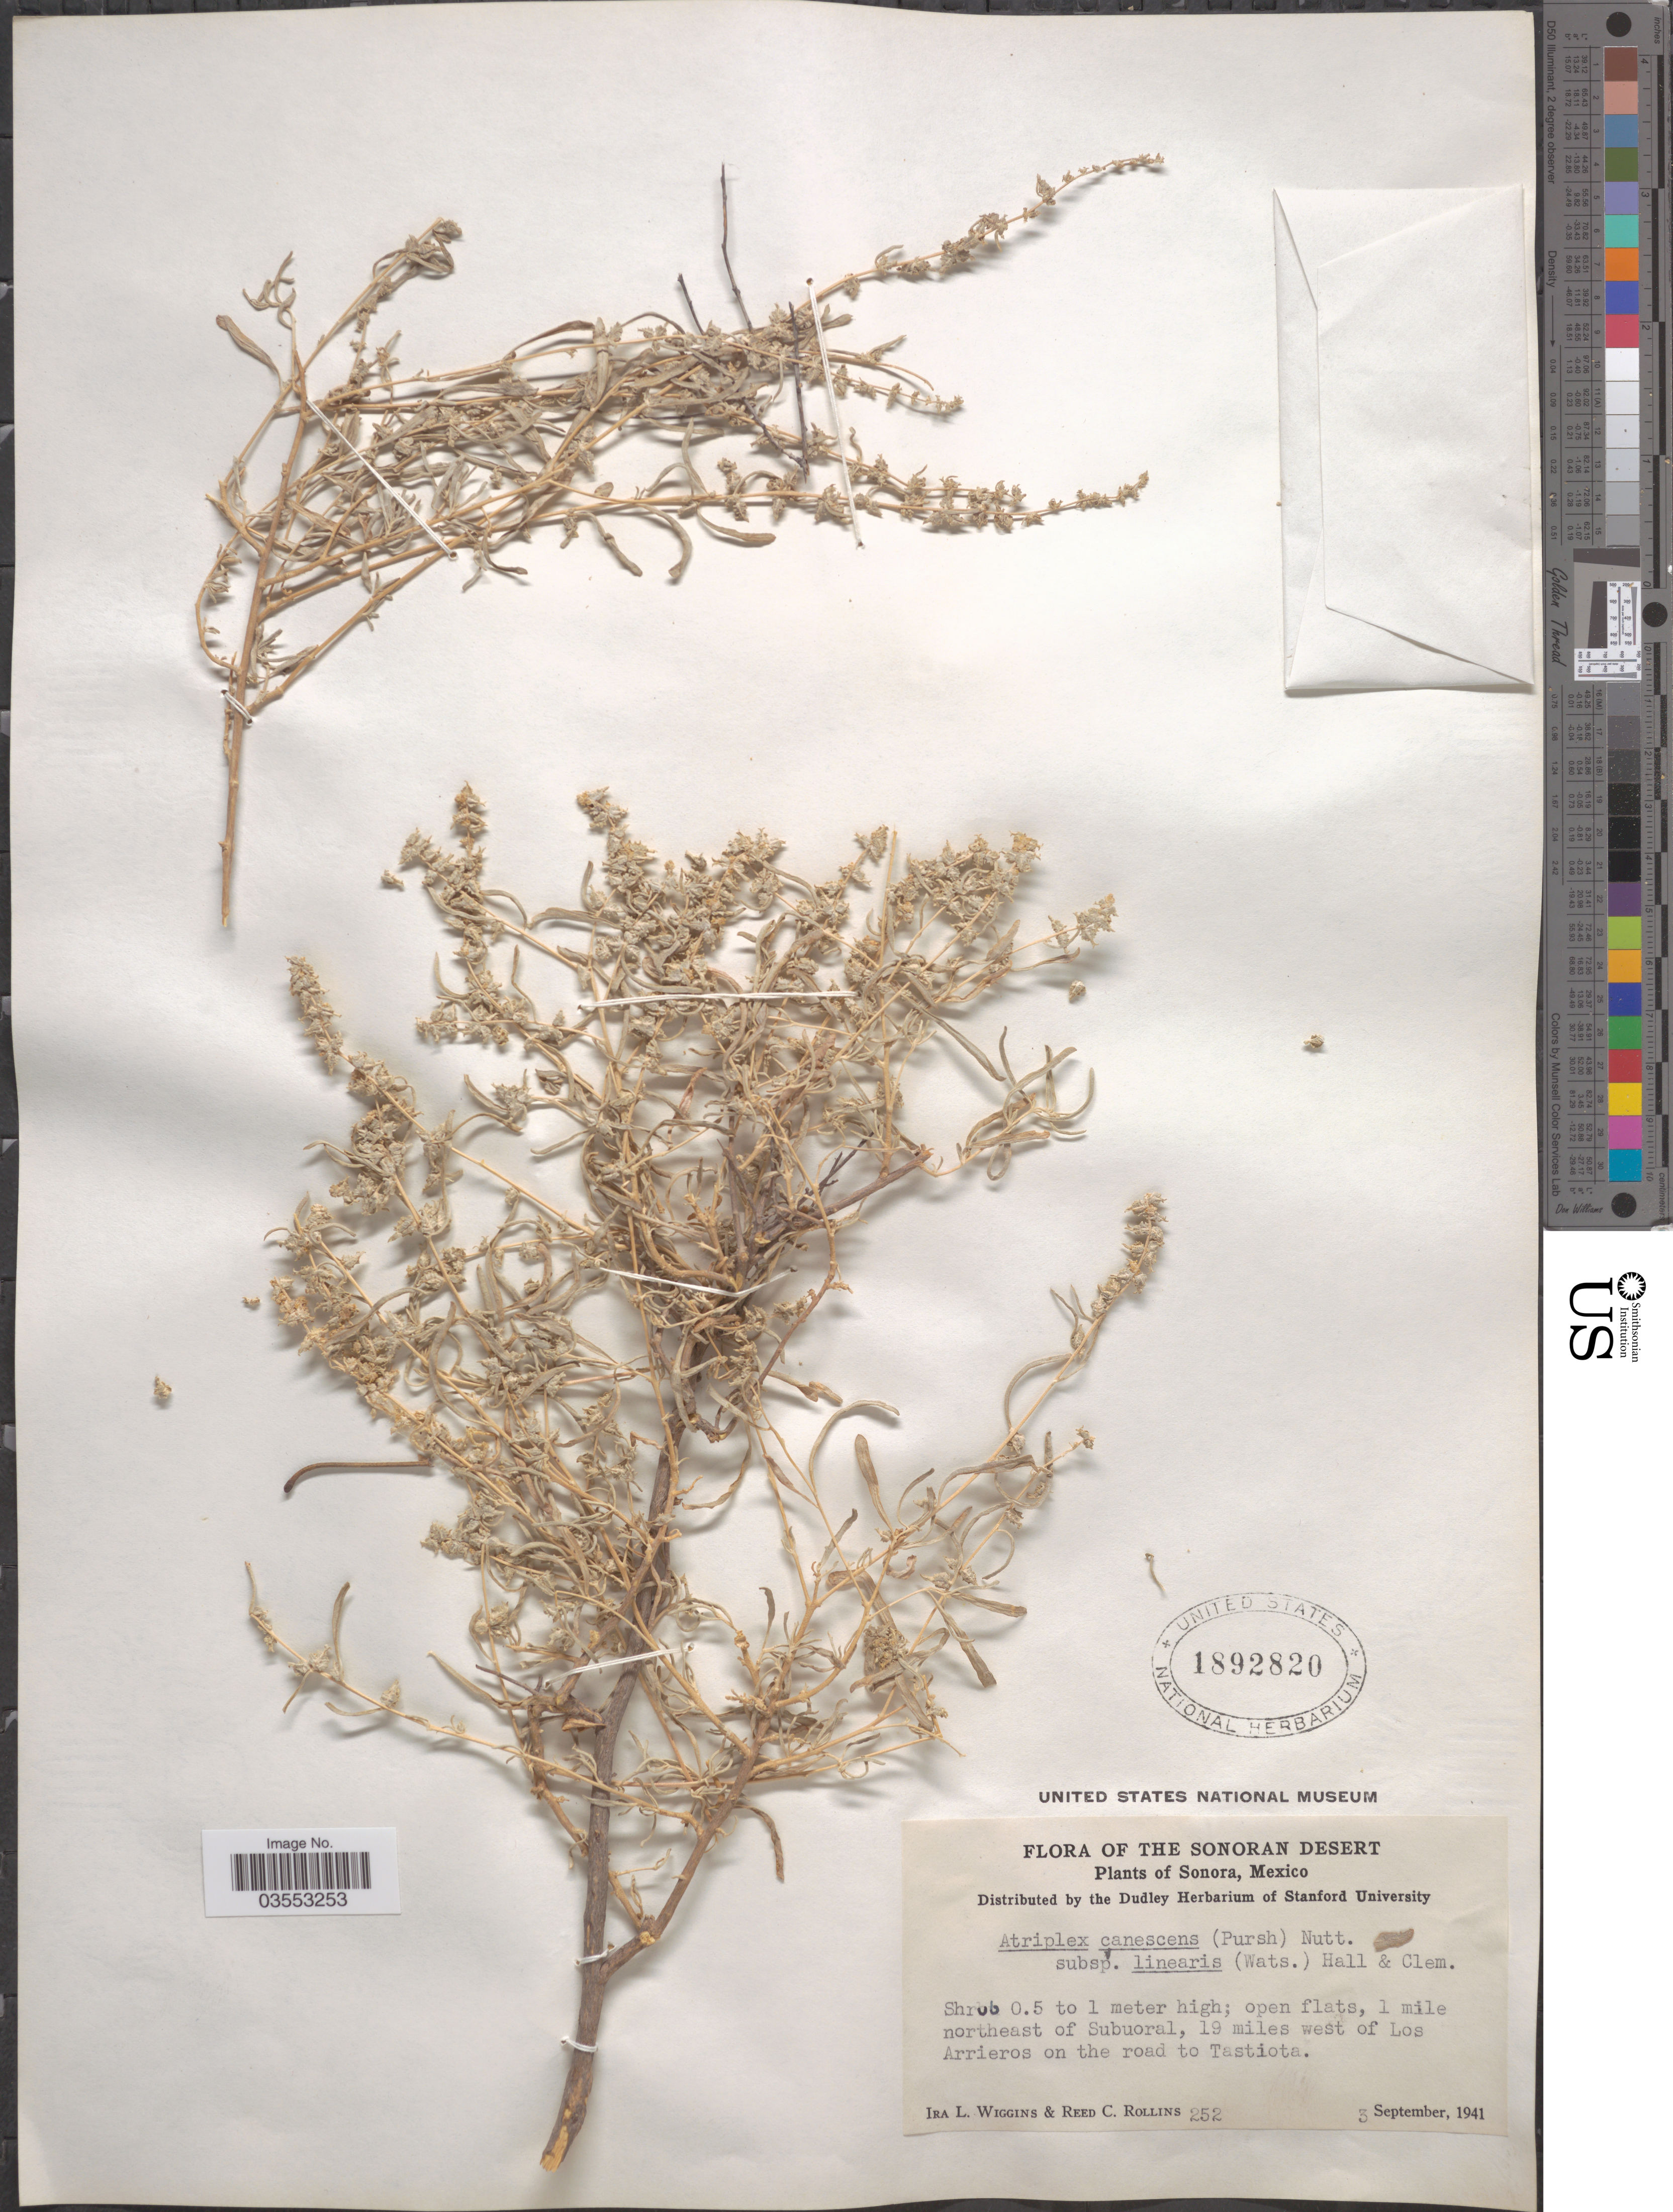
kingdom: Plantae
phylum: Tracheophyta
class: Magnoliopsida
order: Caryophyllales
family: Amaranthaceae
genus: Atriplex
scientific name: Atriplex canescens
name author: (Pursh) Nutt.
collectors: I. L. Wiggins & R. C. Rollins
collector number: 252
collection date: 1941-09-03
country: Mexico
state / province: Sonora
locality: The Sonoran Desert. Open flats, 1 mile northeast of Subuoral, 19 miles west of Los Arrieros on the road to Tastiota.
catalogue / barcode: US 1892820